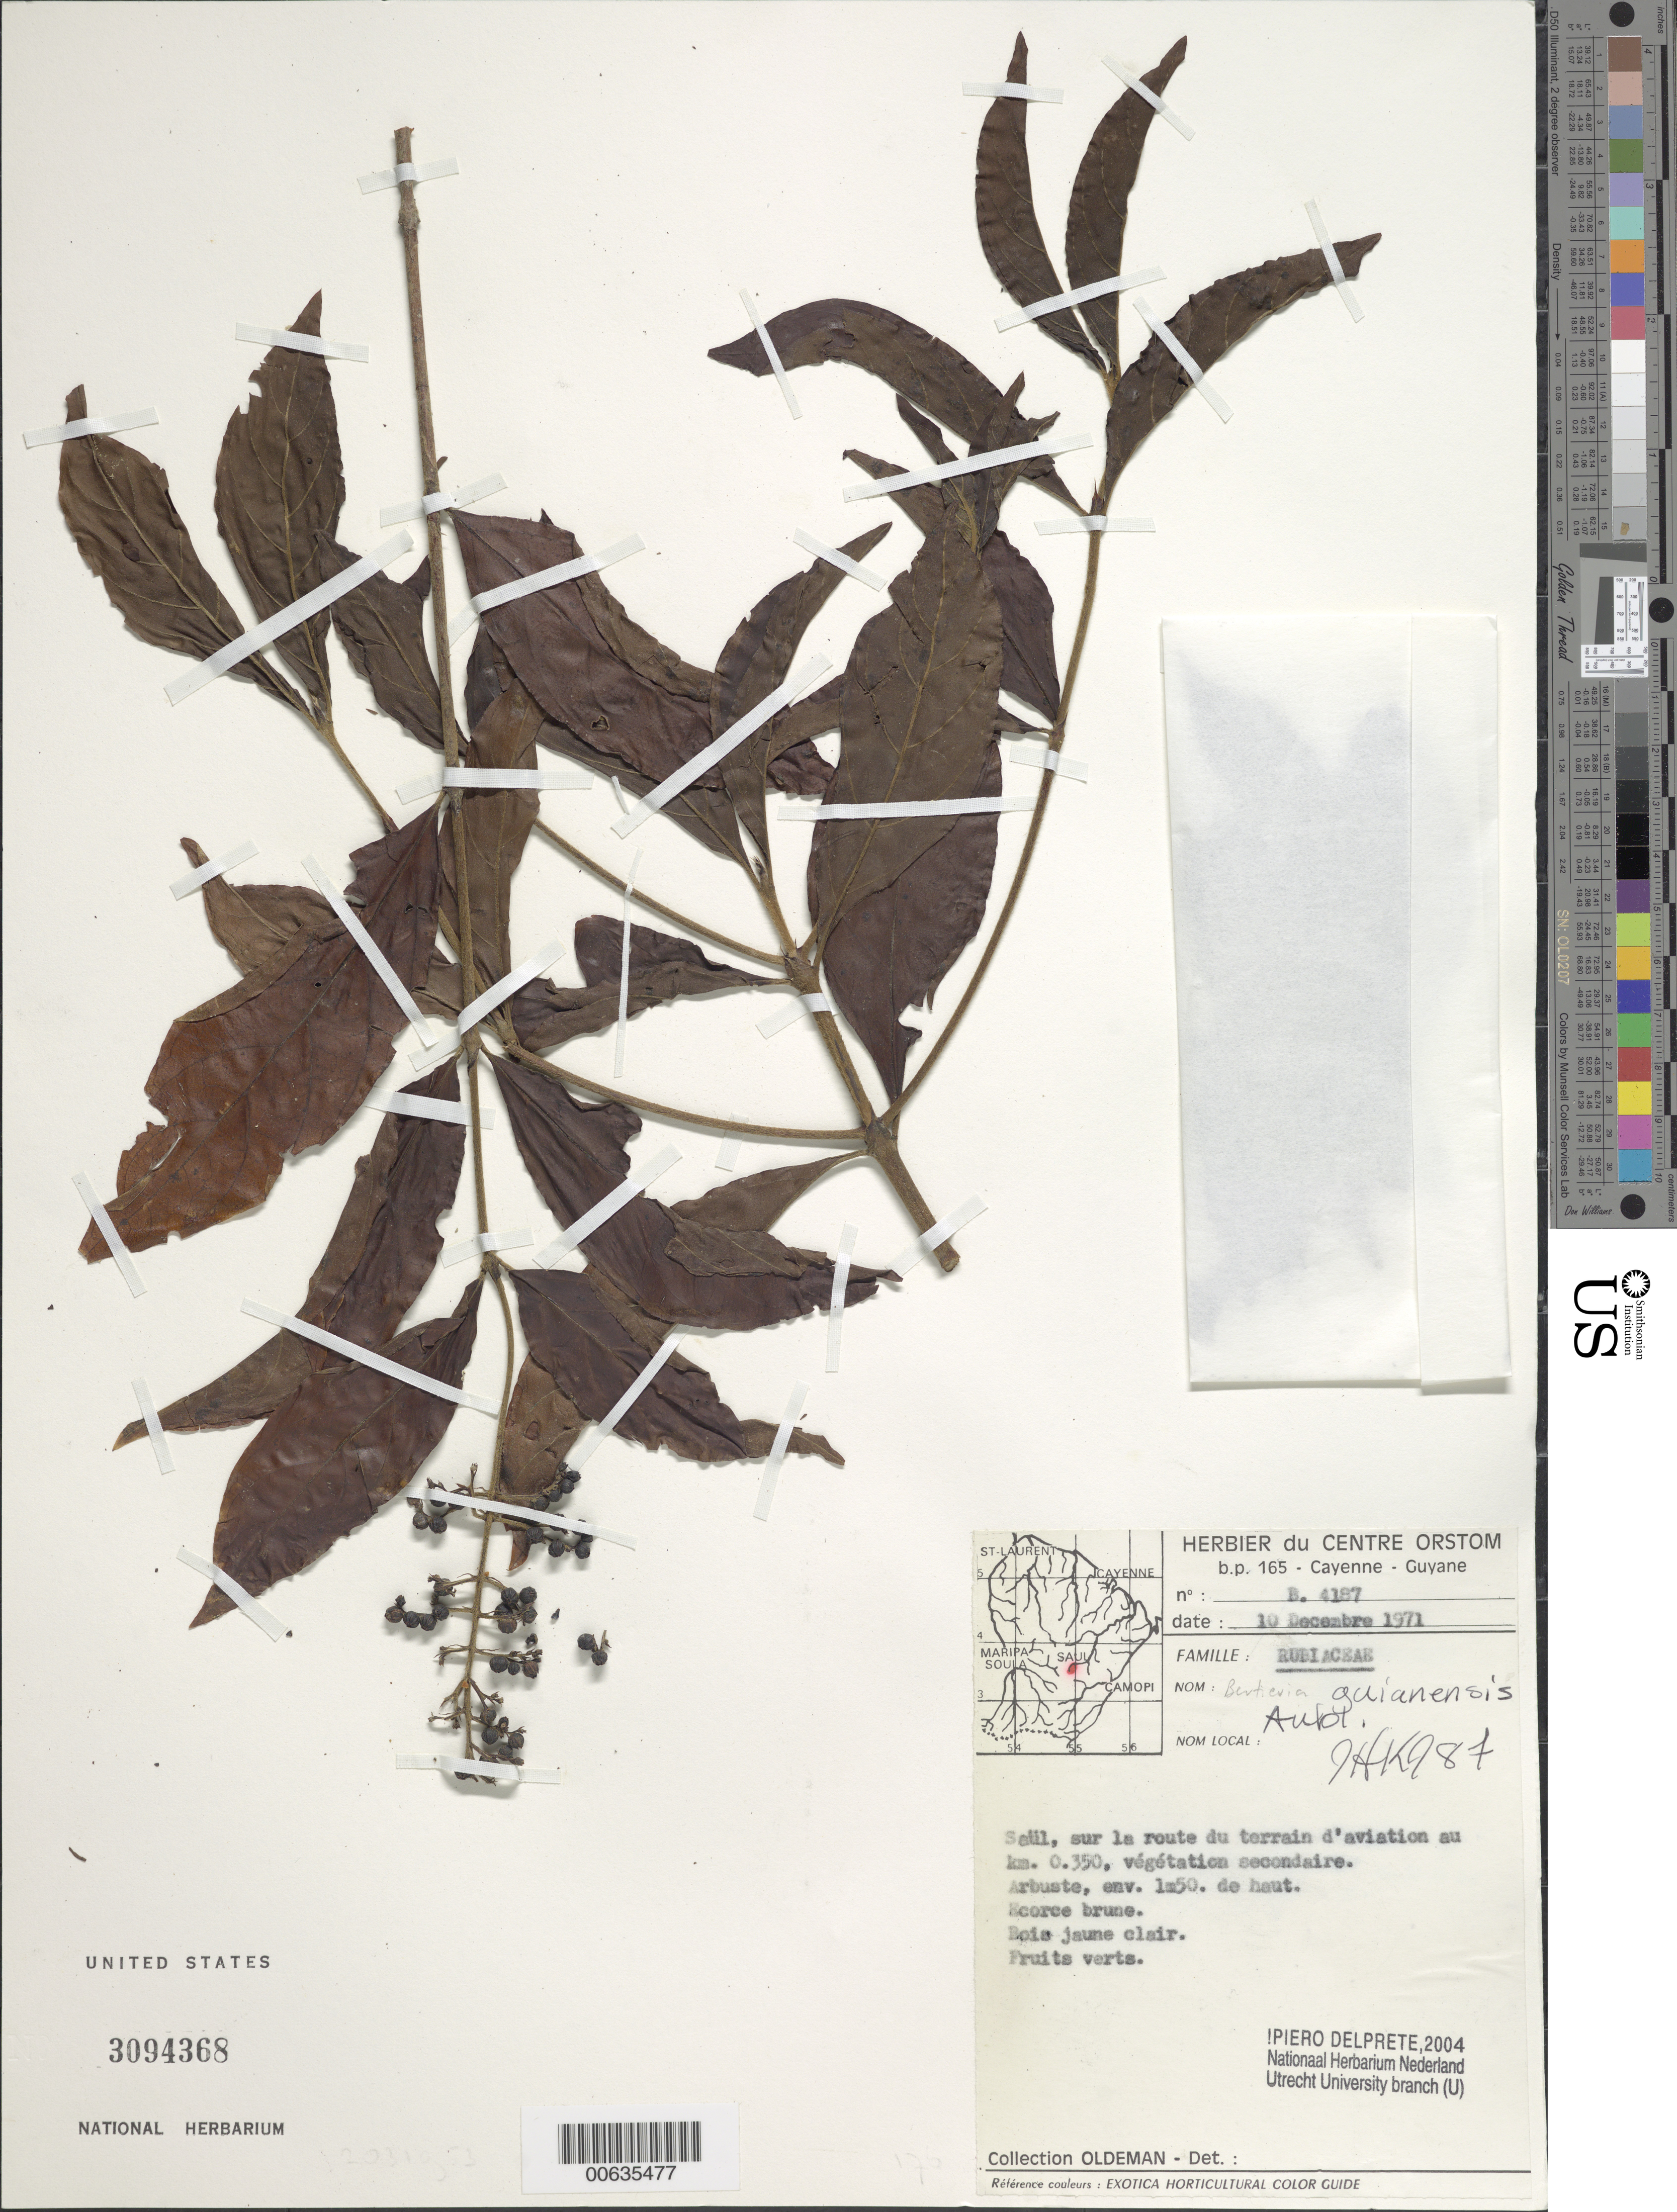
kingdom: Plantae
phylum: Tracheophyta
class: Magnoliopsida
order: Gentianales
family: Rubiaceae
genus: Bertiera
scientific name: Bertiera guianensis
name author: Aubl.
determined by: Delprete, P. G., Herb. de Guyane Cay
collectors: R. Oldeman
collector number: B 4187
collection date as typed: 10-Dec-71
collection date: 1971-12-10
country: French Guiana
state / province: Saint-Laurent-du-Maroni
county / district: Saül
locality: Saül, sur la route du terrain d'avaition, km 0.35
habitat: Secondary vegetation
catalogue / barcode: US 3094368